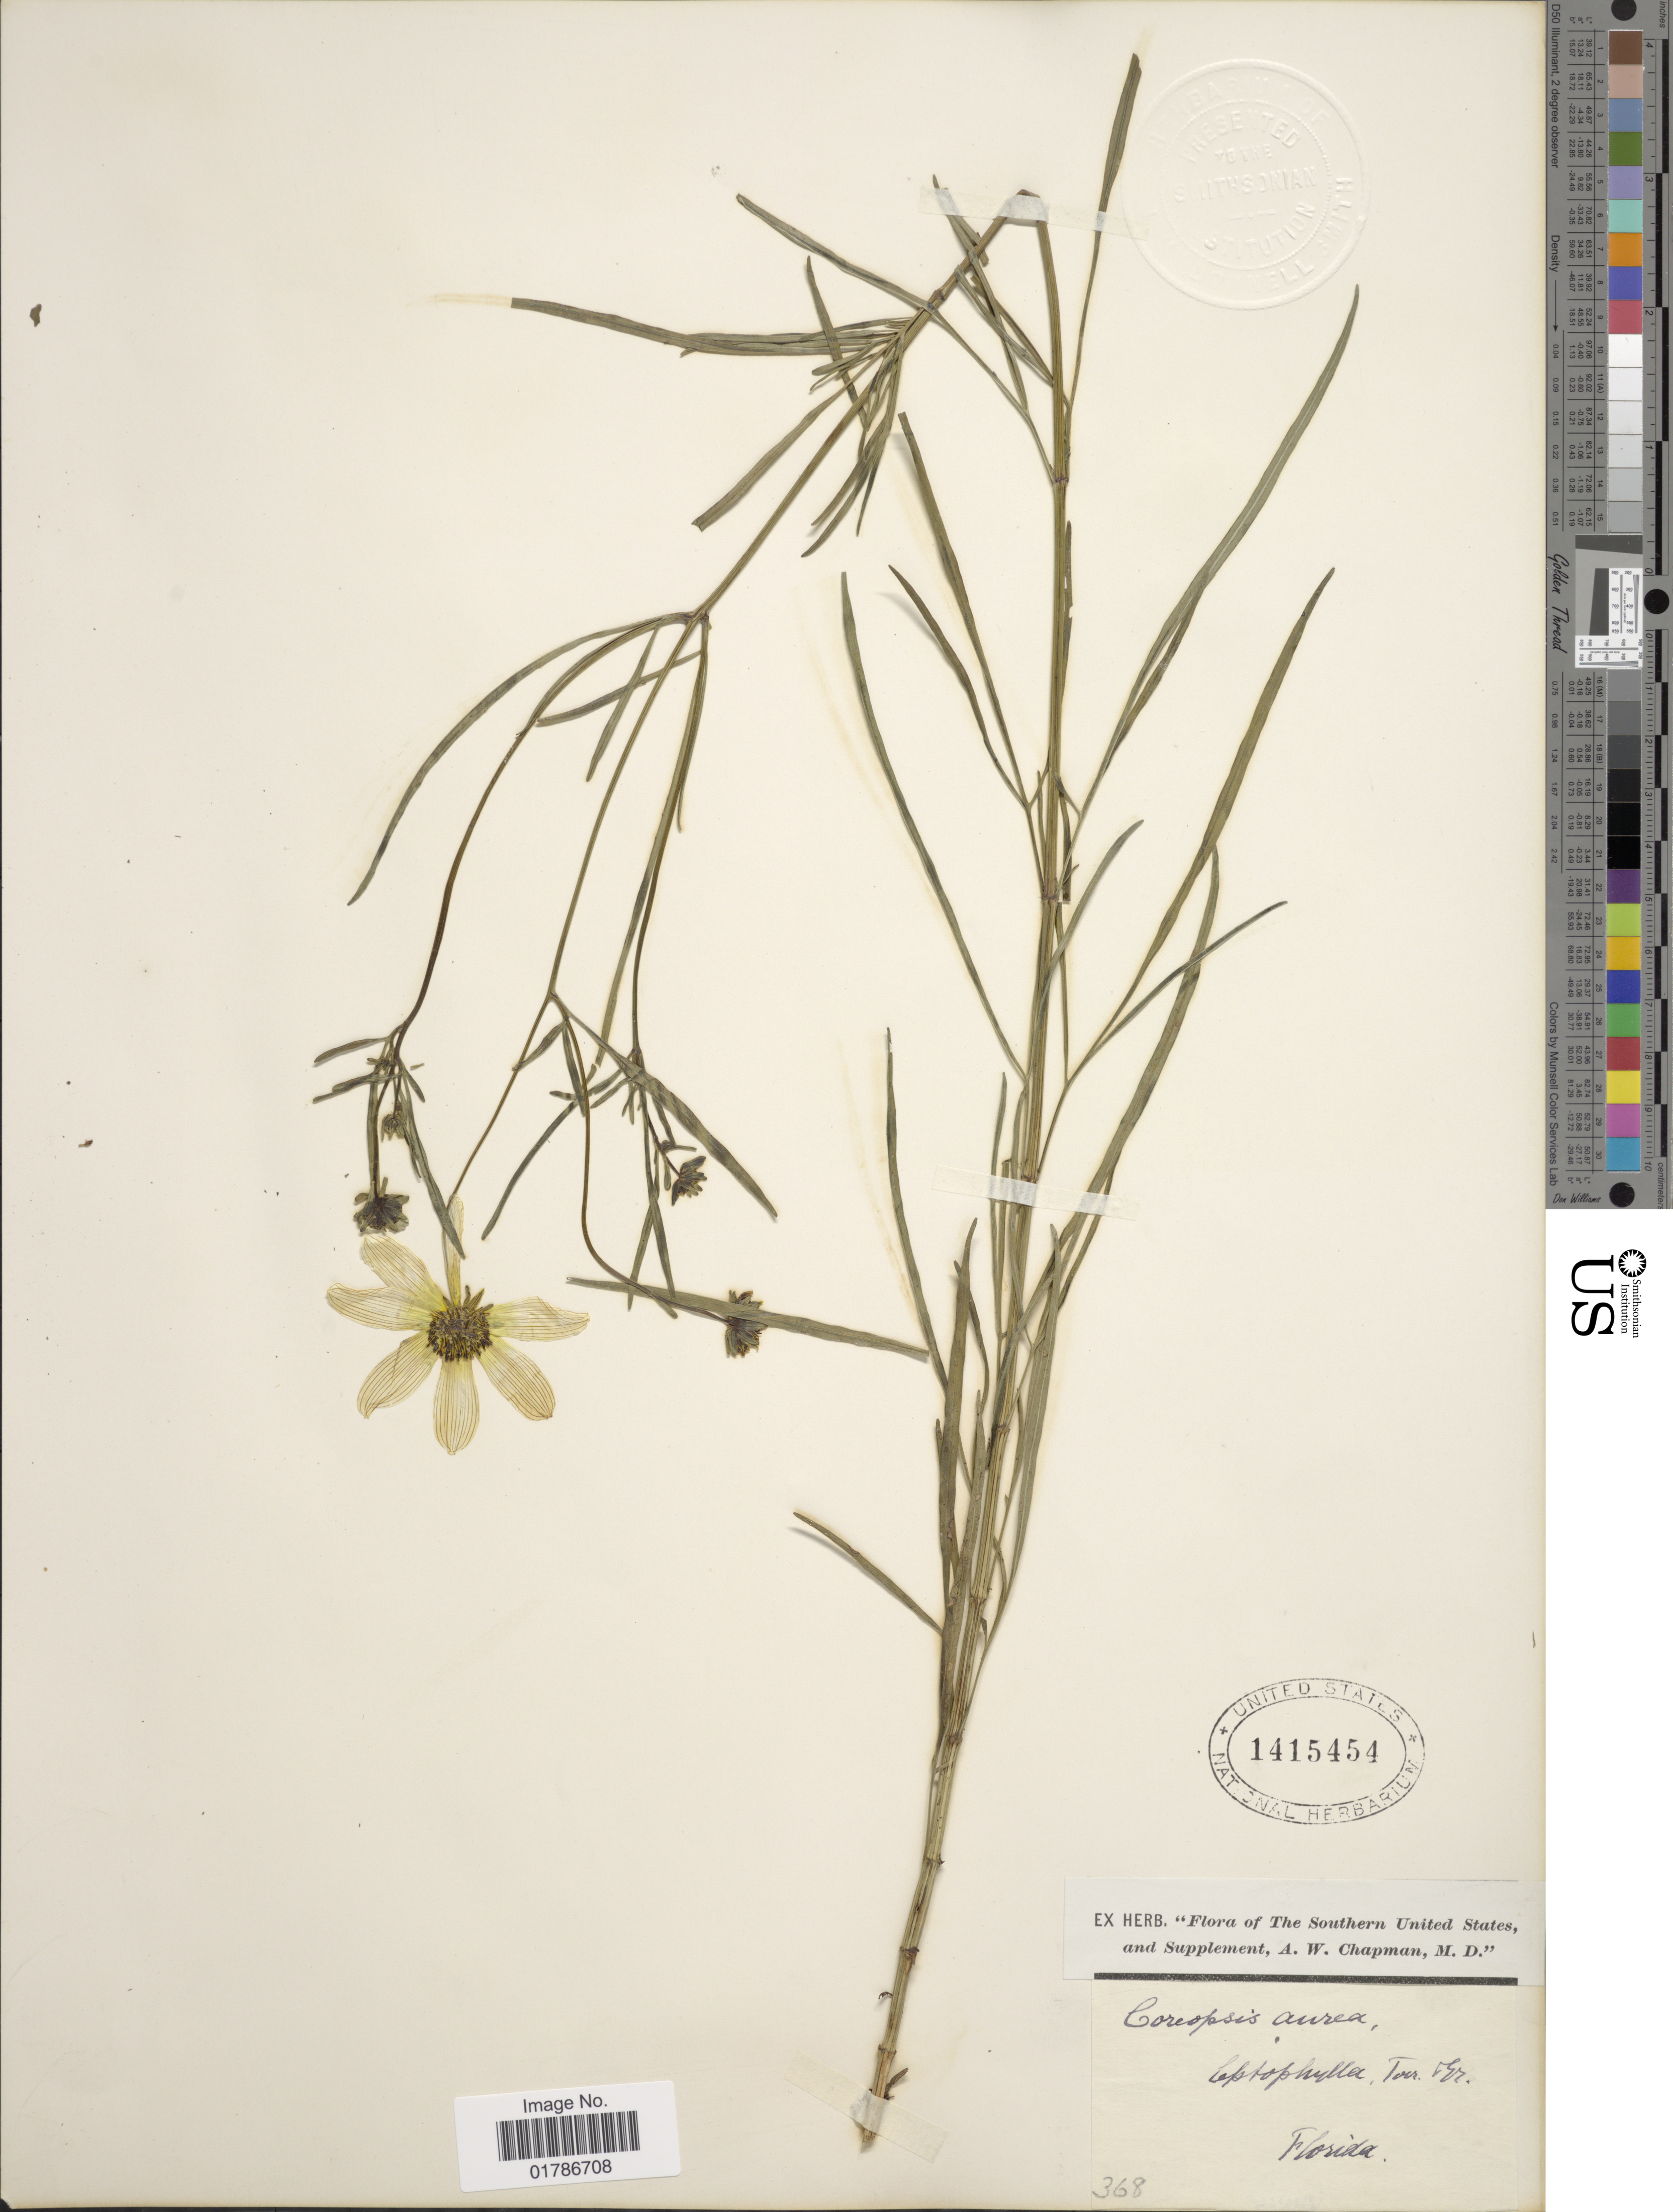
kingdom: Plantae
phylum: Tracheophyta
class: Magnoliopsida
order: Asterales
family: Asteraceae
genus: Bidens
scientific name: Bidens mitis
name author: (Michx.) Sherff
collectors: ex herb. A.W. Chapman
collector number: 368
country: United States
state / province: Florida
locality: The Southern United States and Supplement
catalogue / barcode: US 1415454